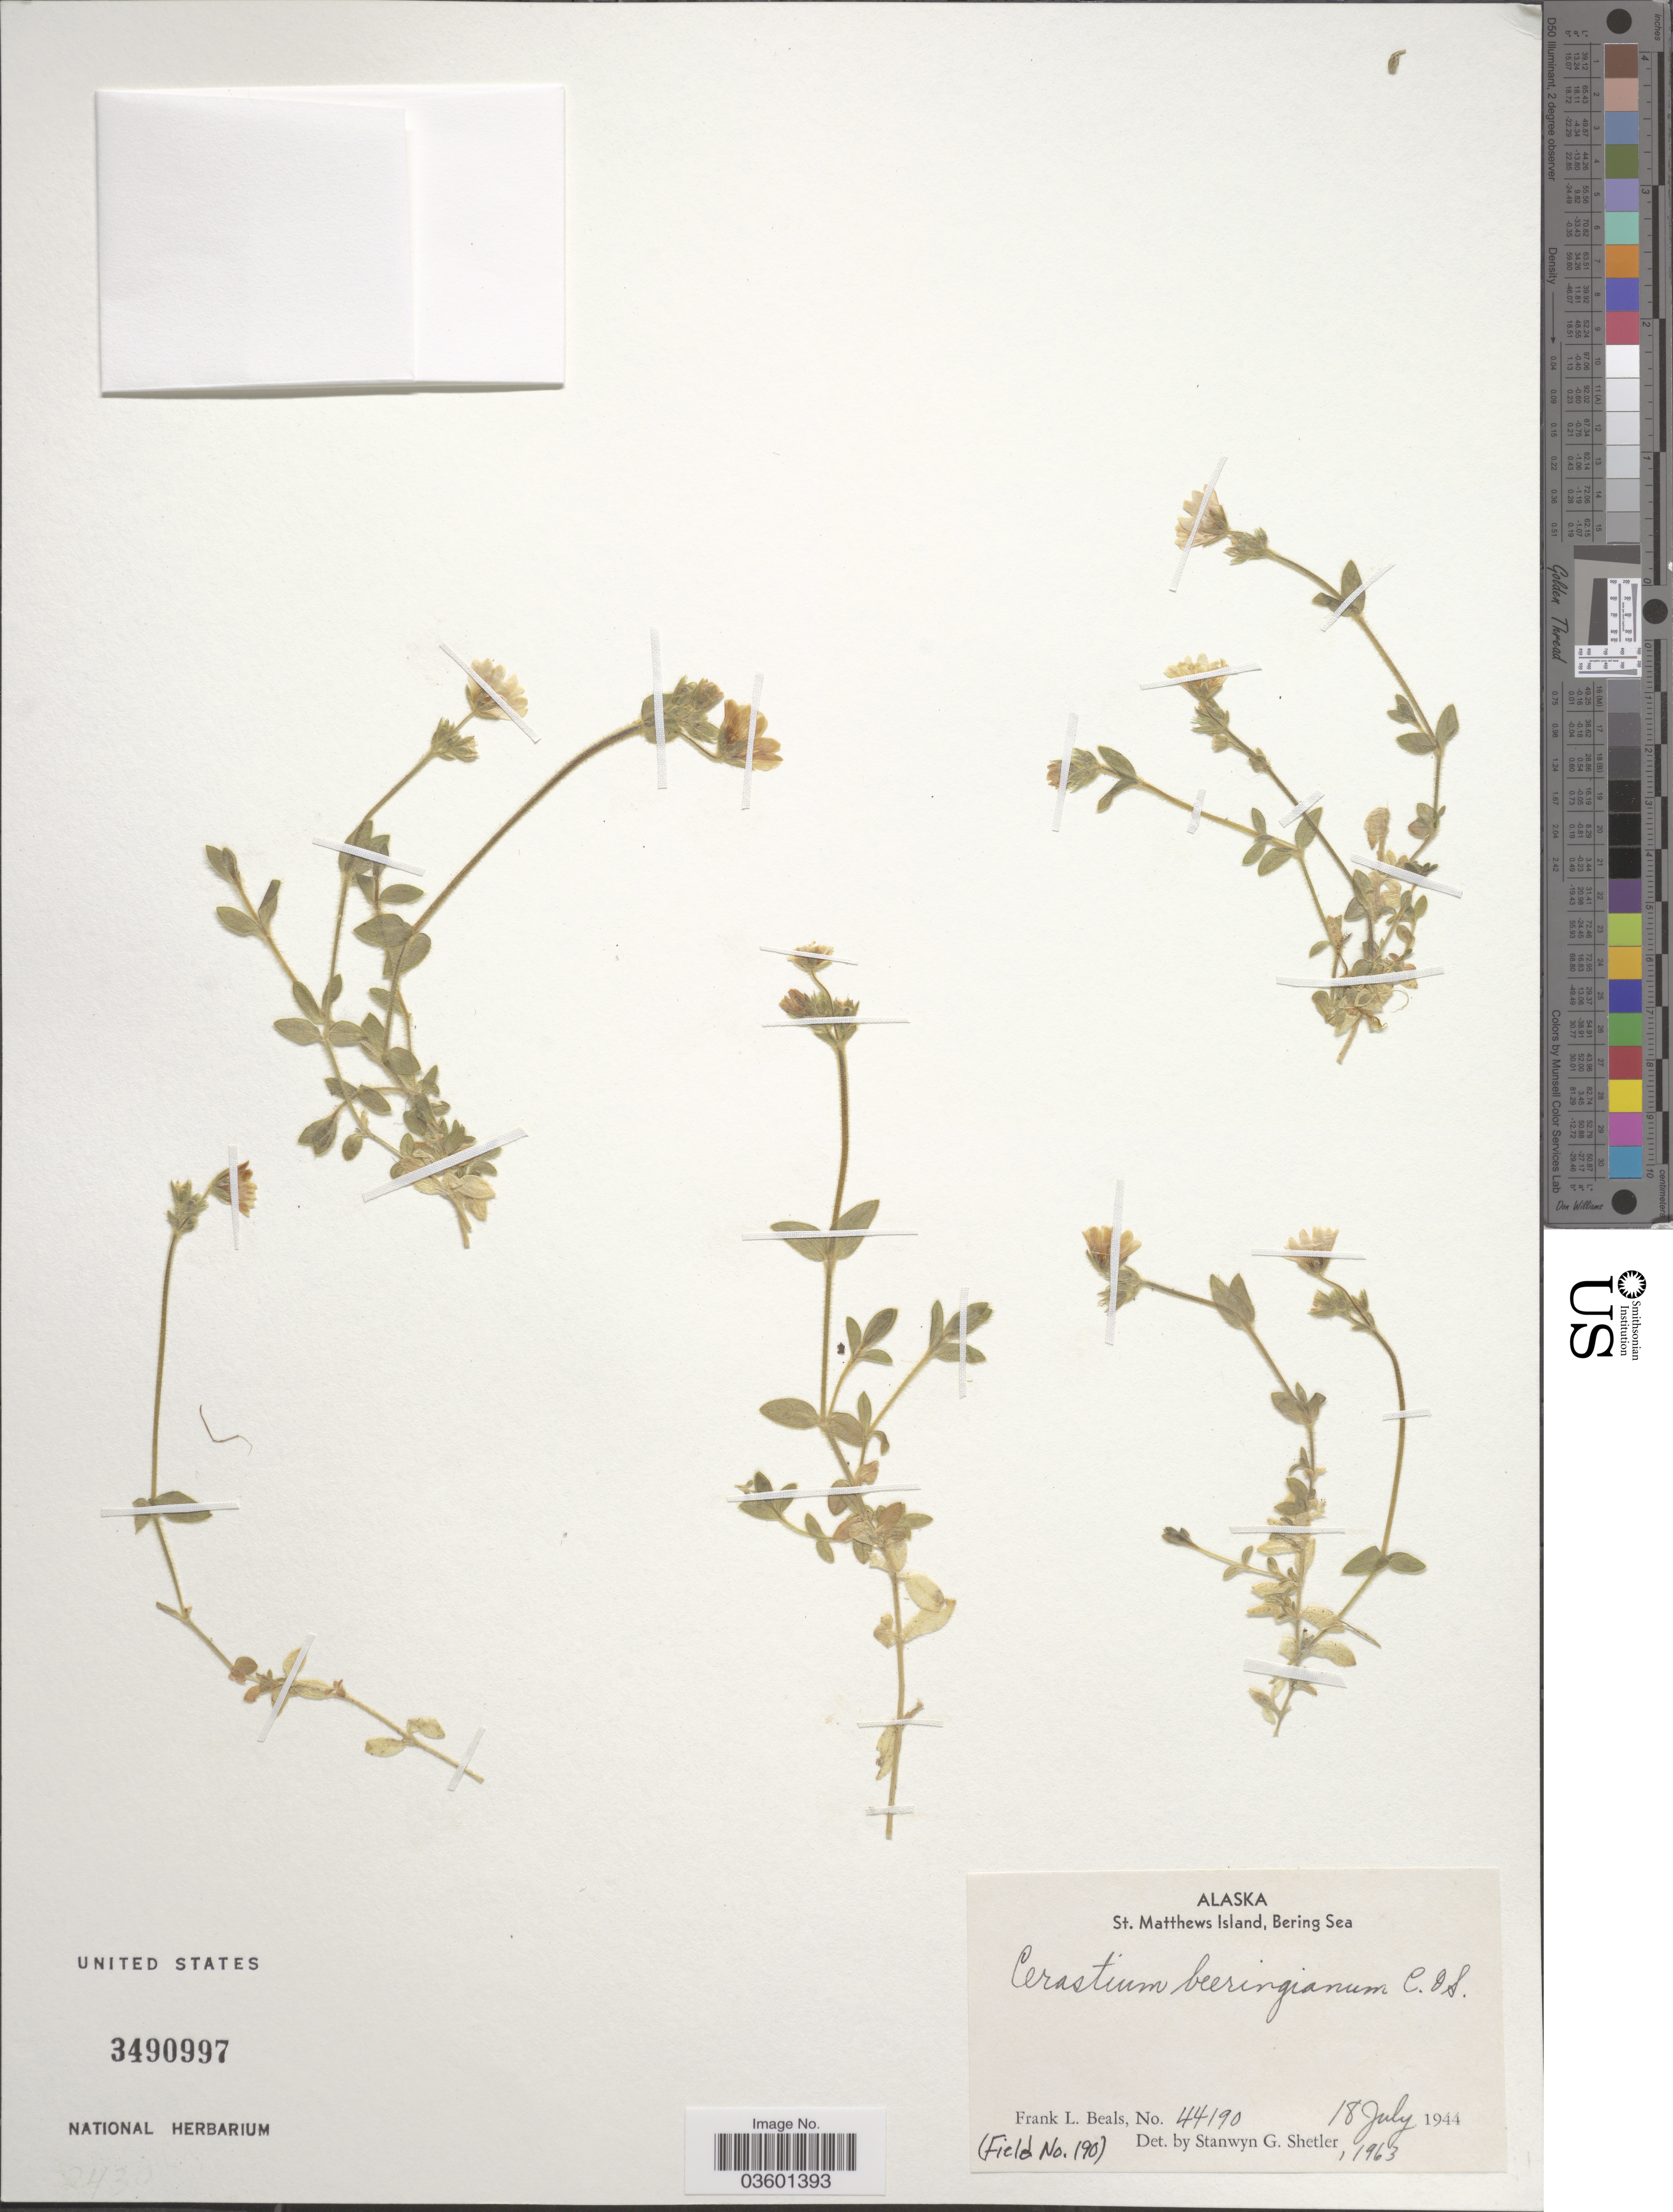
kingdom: Plantae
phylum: Tracheophyta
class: Magnoliopsida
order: Caryophyllales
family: Caryophyllaceae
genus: Cerastium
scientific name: Cerastium beeringianum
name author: Cham. & Schltdl.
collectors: F. Beals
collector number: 44190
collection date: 1944-07-18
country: United States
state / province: Alaska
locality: St. Matthews Island, Bering Sea.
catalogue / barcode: US 3490997